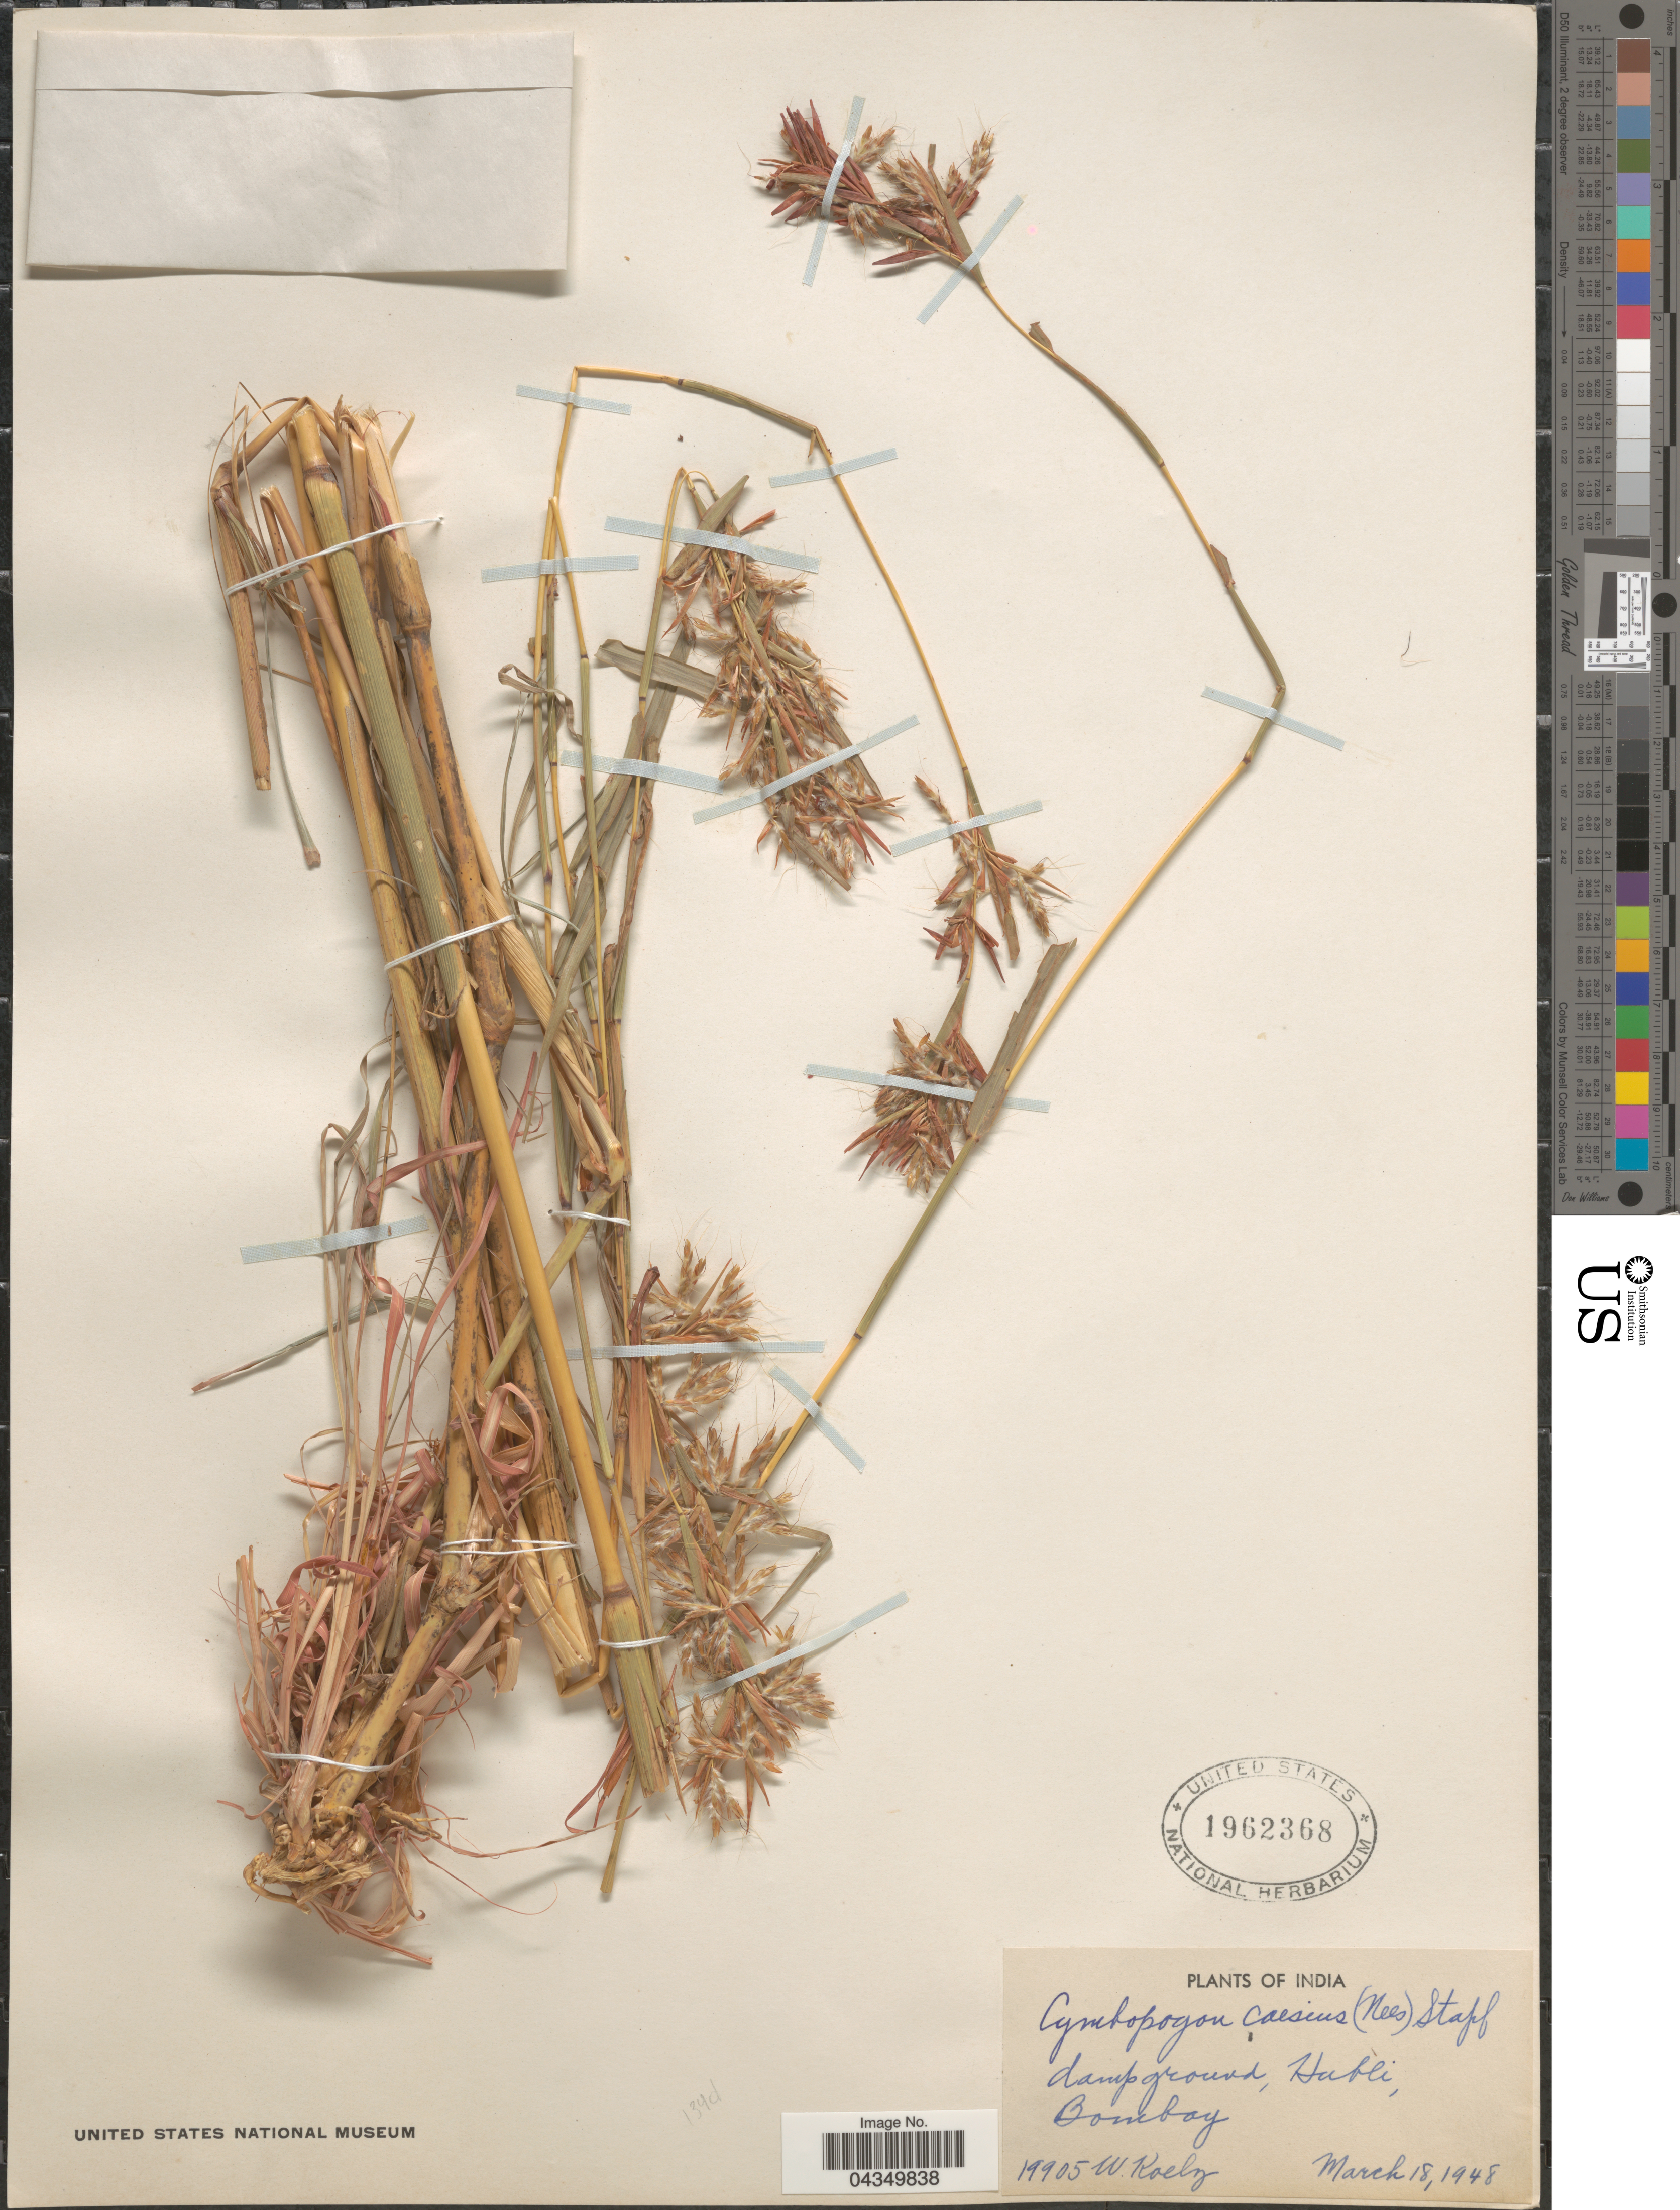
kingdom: Plantae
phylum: Tracheophyta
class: Liliopsida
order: Poales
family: Poaceae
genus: Cymbopogon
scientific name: Cymbopogon caesius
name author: (Nees ex Hook. & Arn.) Stapf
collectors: W. Koelz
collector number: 19905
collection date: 1948-03-18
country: India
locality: Hubli, Bombay.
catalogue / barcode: US 1962368